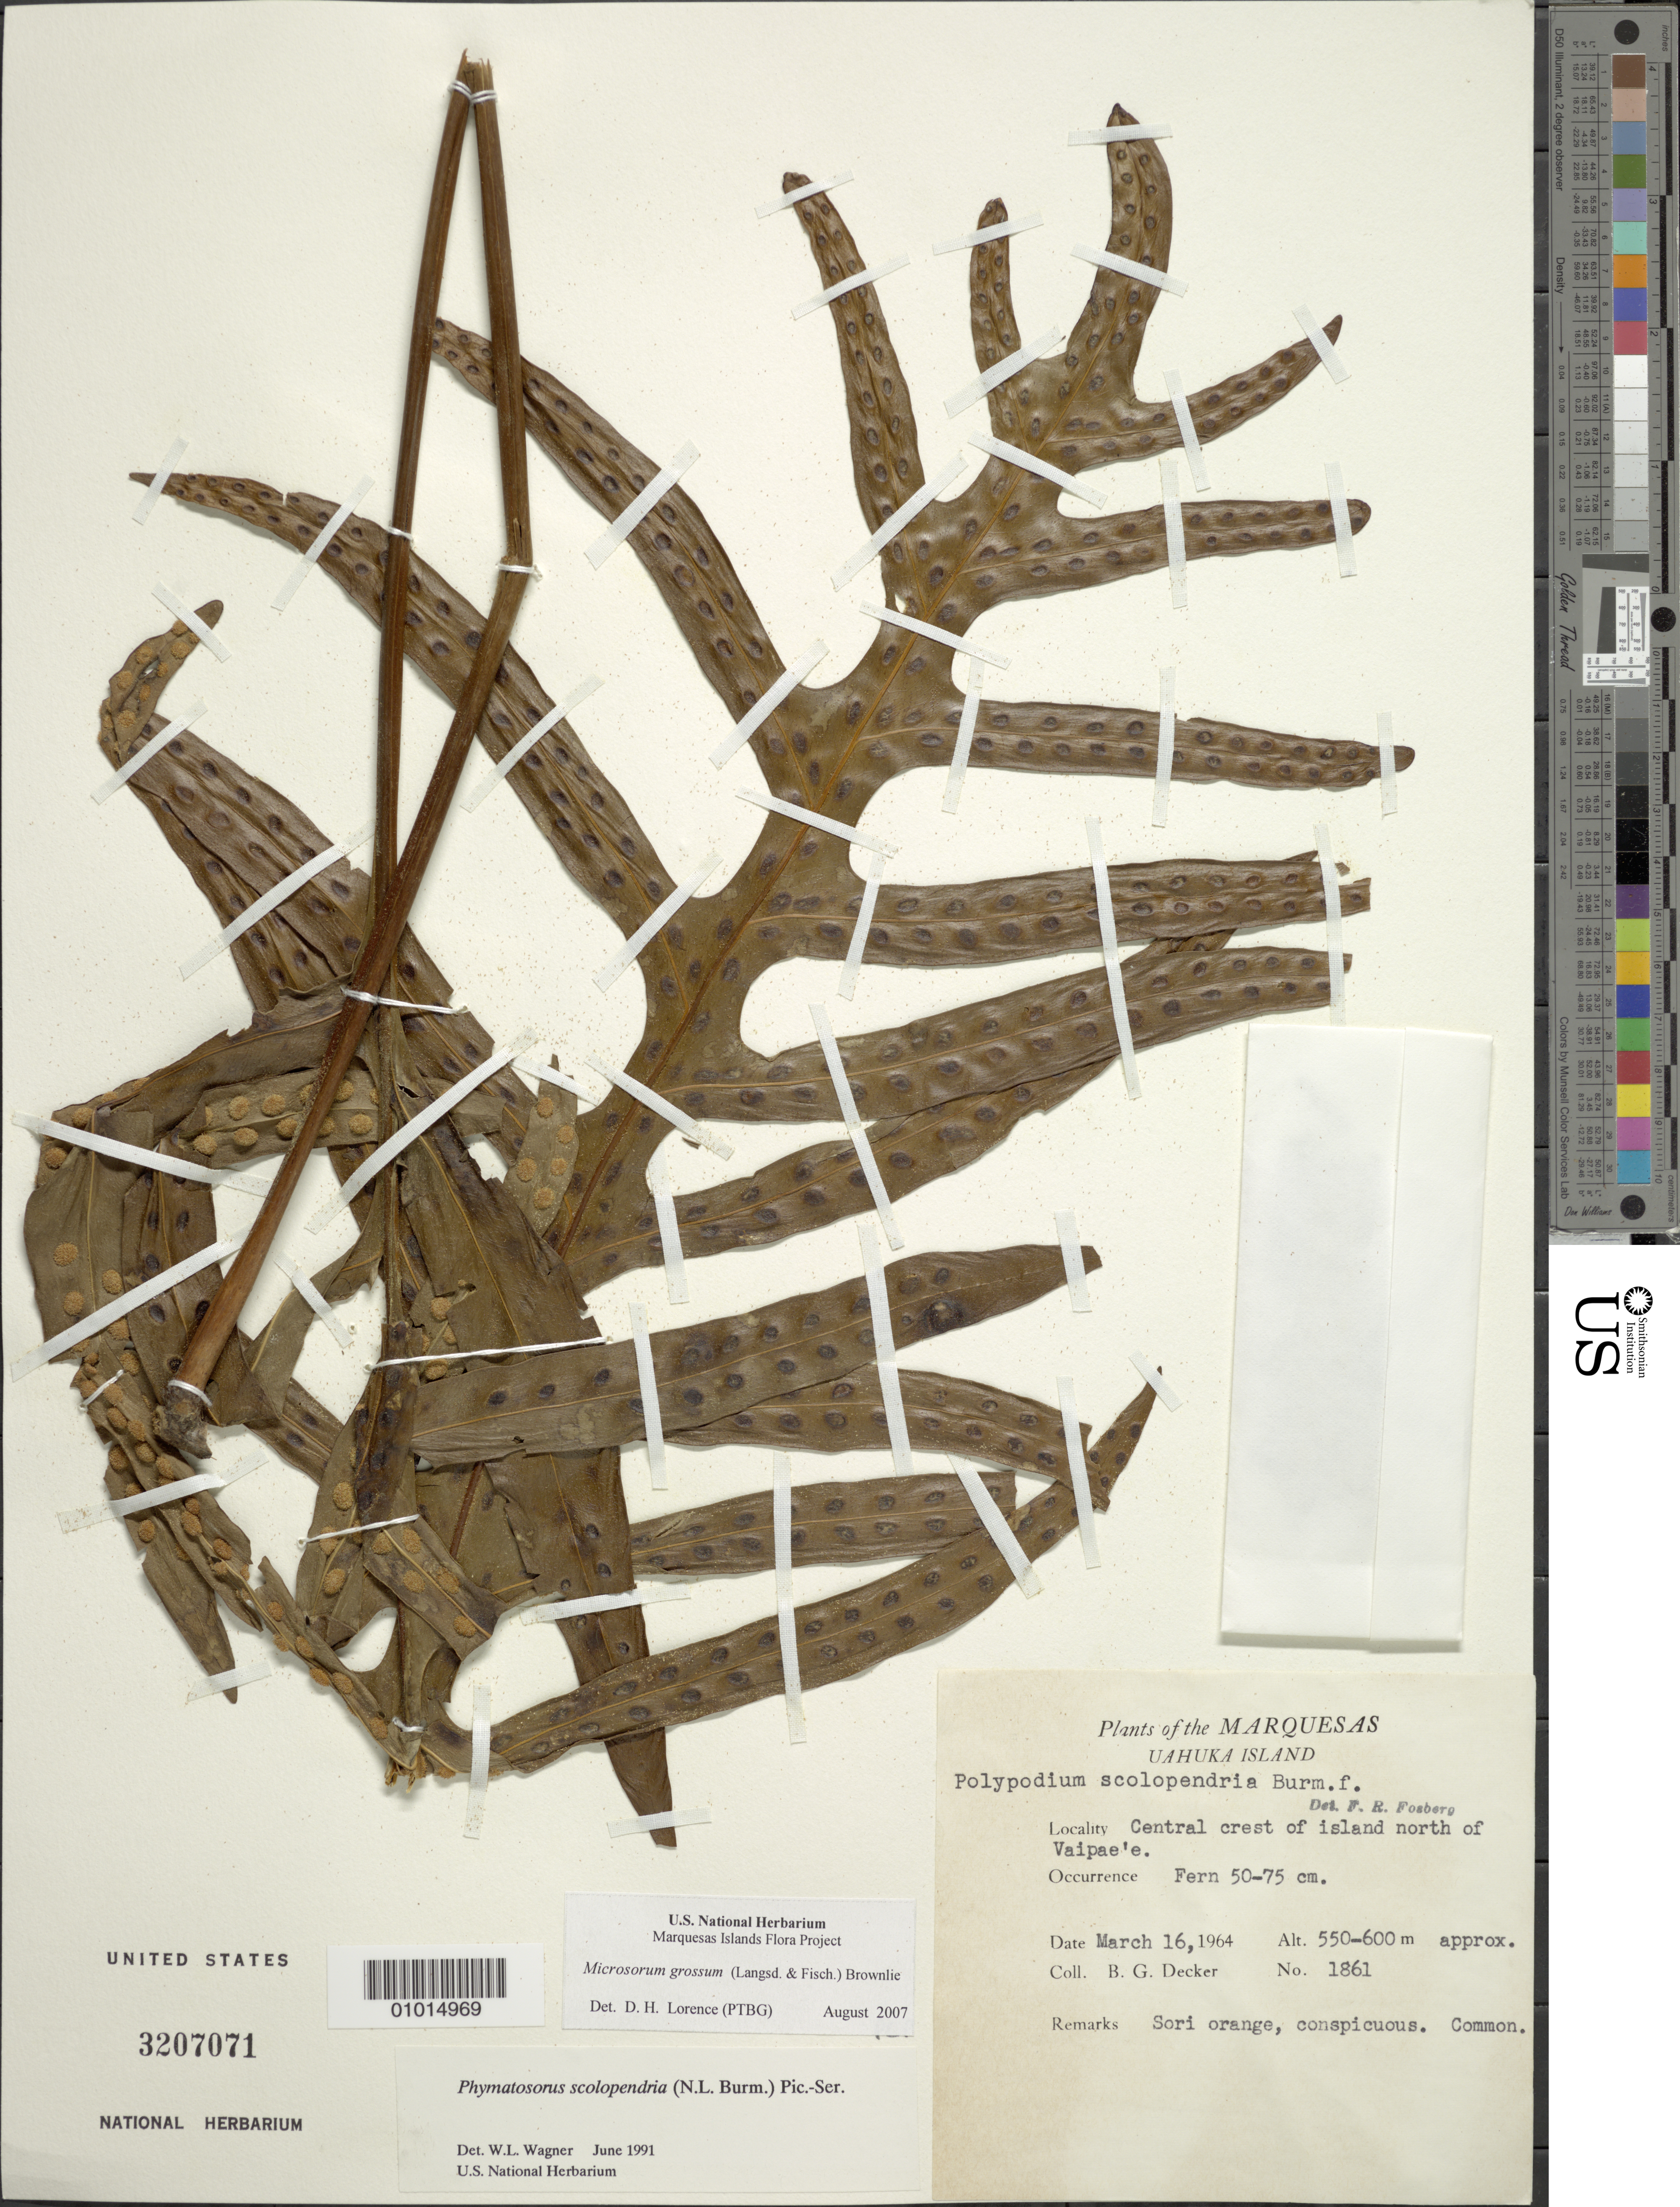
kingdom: Plantae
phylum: Tracheophyta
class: Polypodiopsida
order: Polypodiales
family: Polypodiaceae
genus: Microsorum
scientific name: Microsorum grossum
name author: (Langsd. & Fisch.) S.B. Andrews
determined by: Lorence, David H., (PTBG), National Tropical Botanical Garden (UNITED STATES)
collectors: B. G. Decker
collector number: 1861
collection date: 1964-03-16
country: French Polynesia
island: Ua Huka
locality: central crest of island N of Vaipae'e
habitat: Common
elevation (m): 550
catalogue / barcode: US 3207071